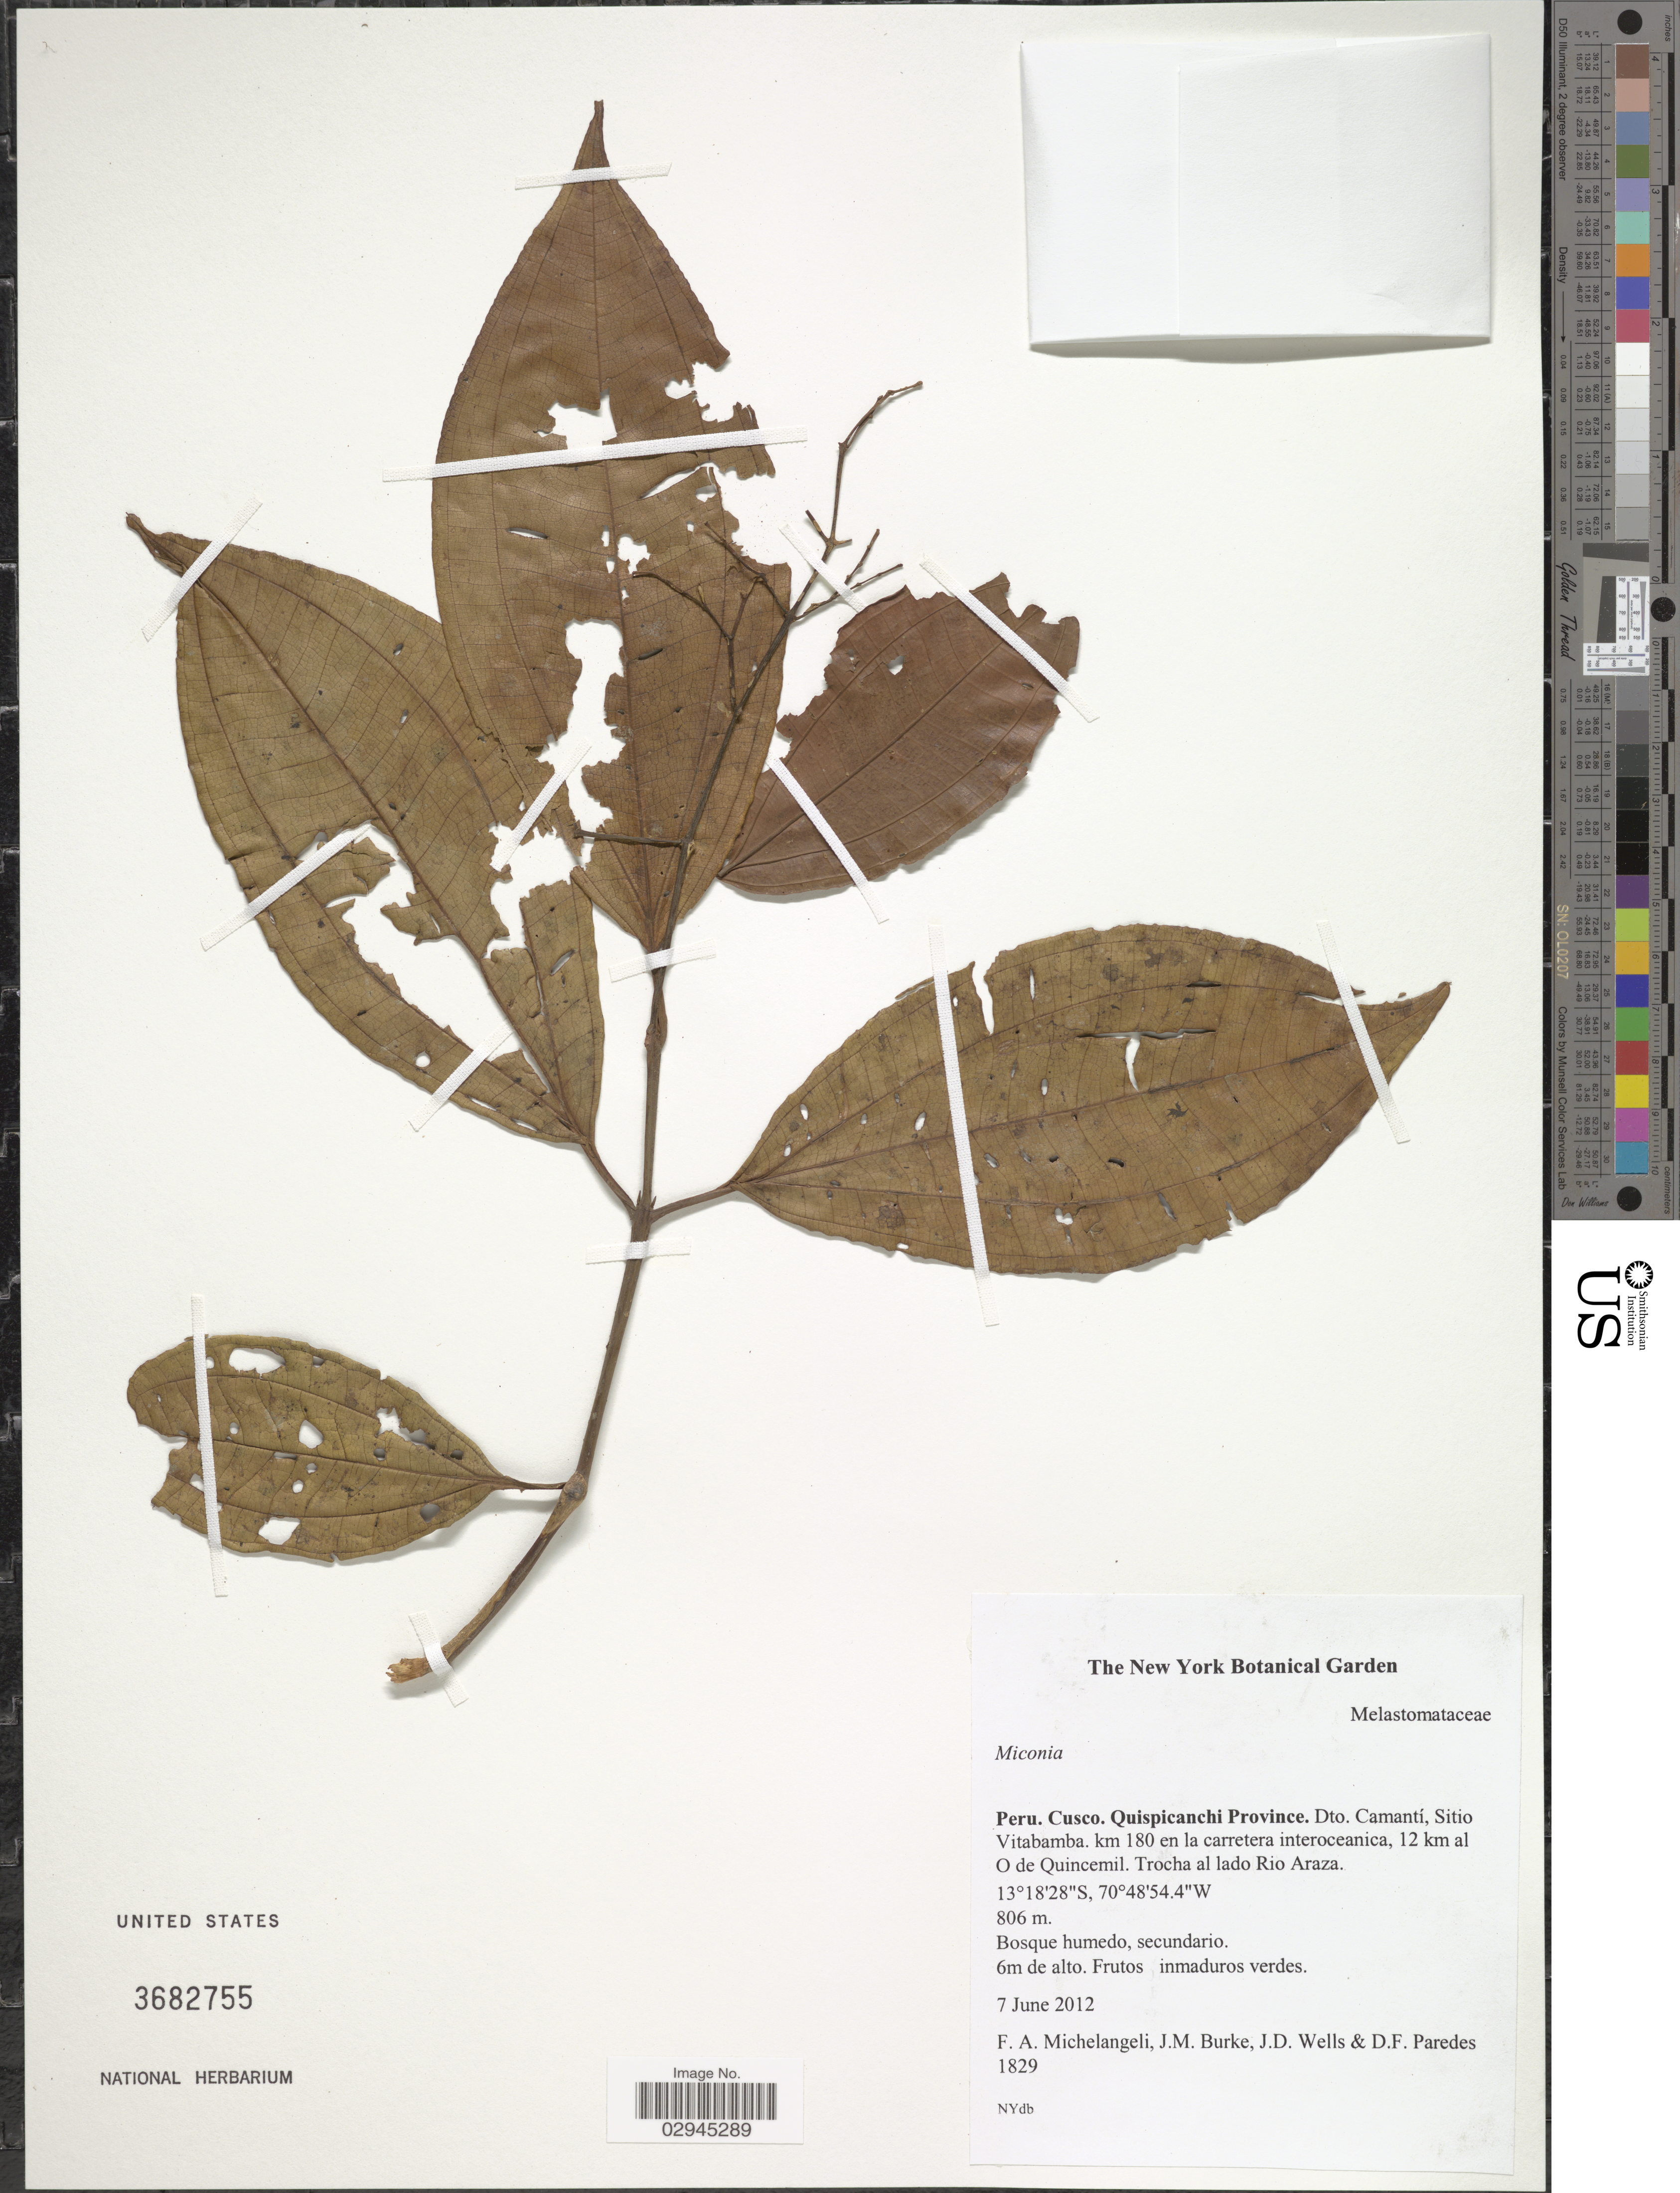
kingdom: Plantae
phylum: Tracheophyta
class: Magnoliopsida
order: Myrtales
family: Melastomataceae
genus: Miconia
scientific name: Miconia sp.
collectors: F. A. Michelangeli, Jac. M. Burke, J. Wells & D. Paredes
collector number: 1829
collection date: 2012-06-07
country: Peru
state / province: Cusco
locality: Quispicanchi Province. Dto. Camantí, Sitio Vitabamba. km 180 en la carretera interoceanica, 12 km al O de Quincemil. Trocha al lado Rio Araza.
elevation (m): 806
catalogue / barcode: US 3682755